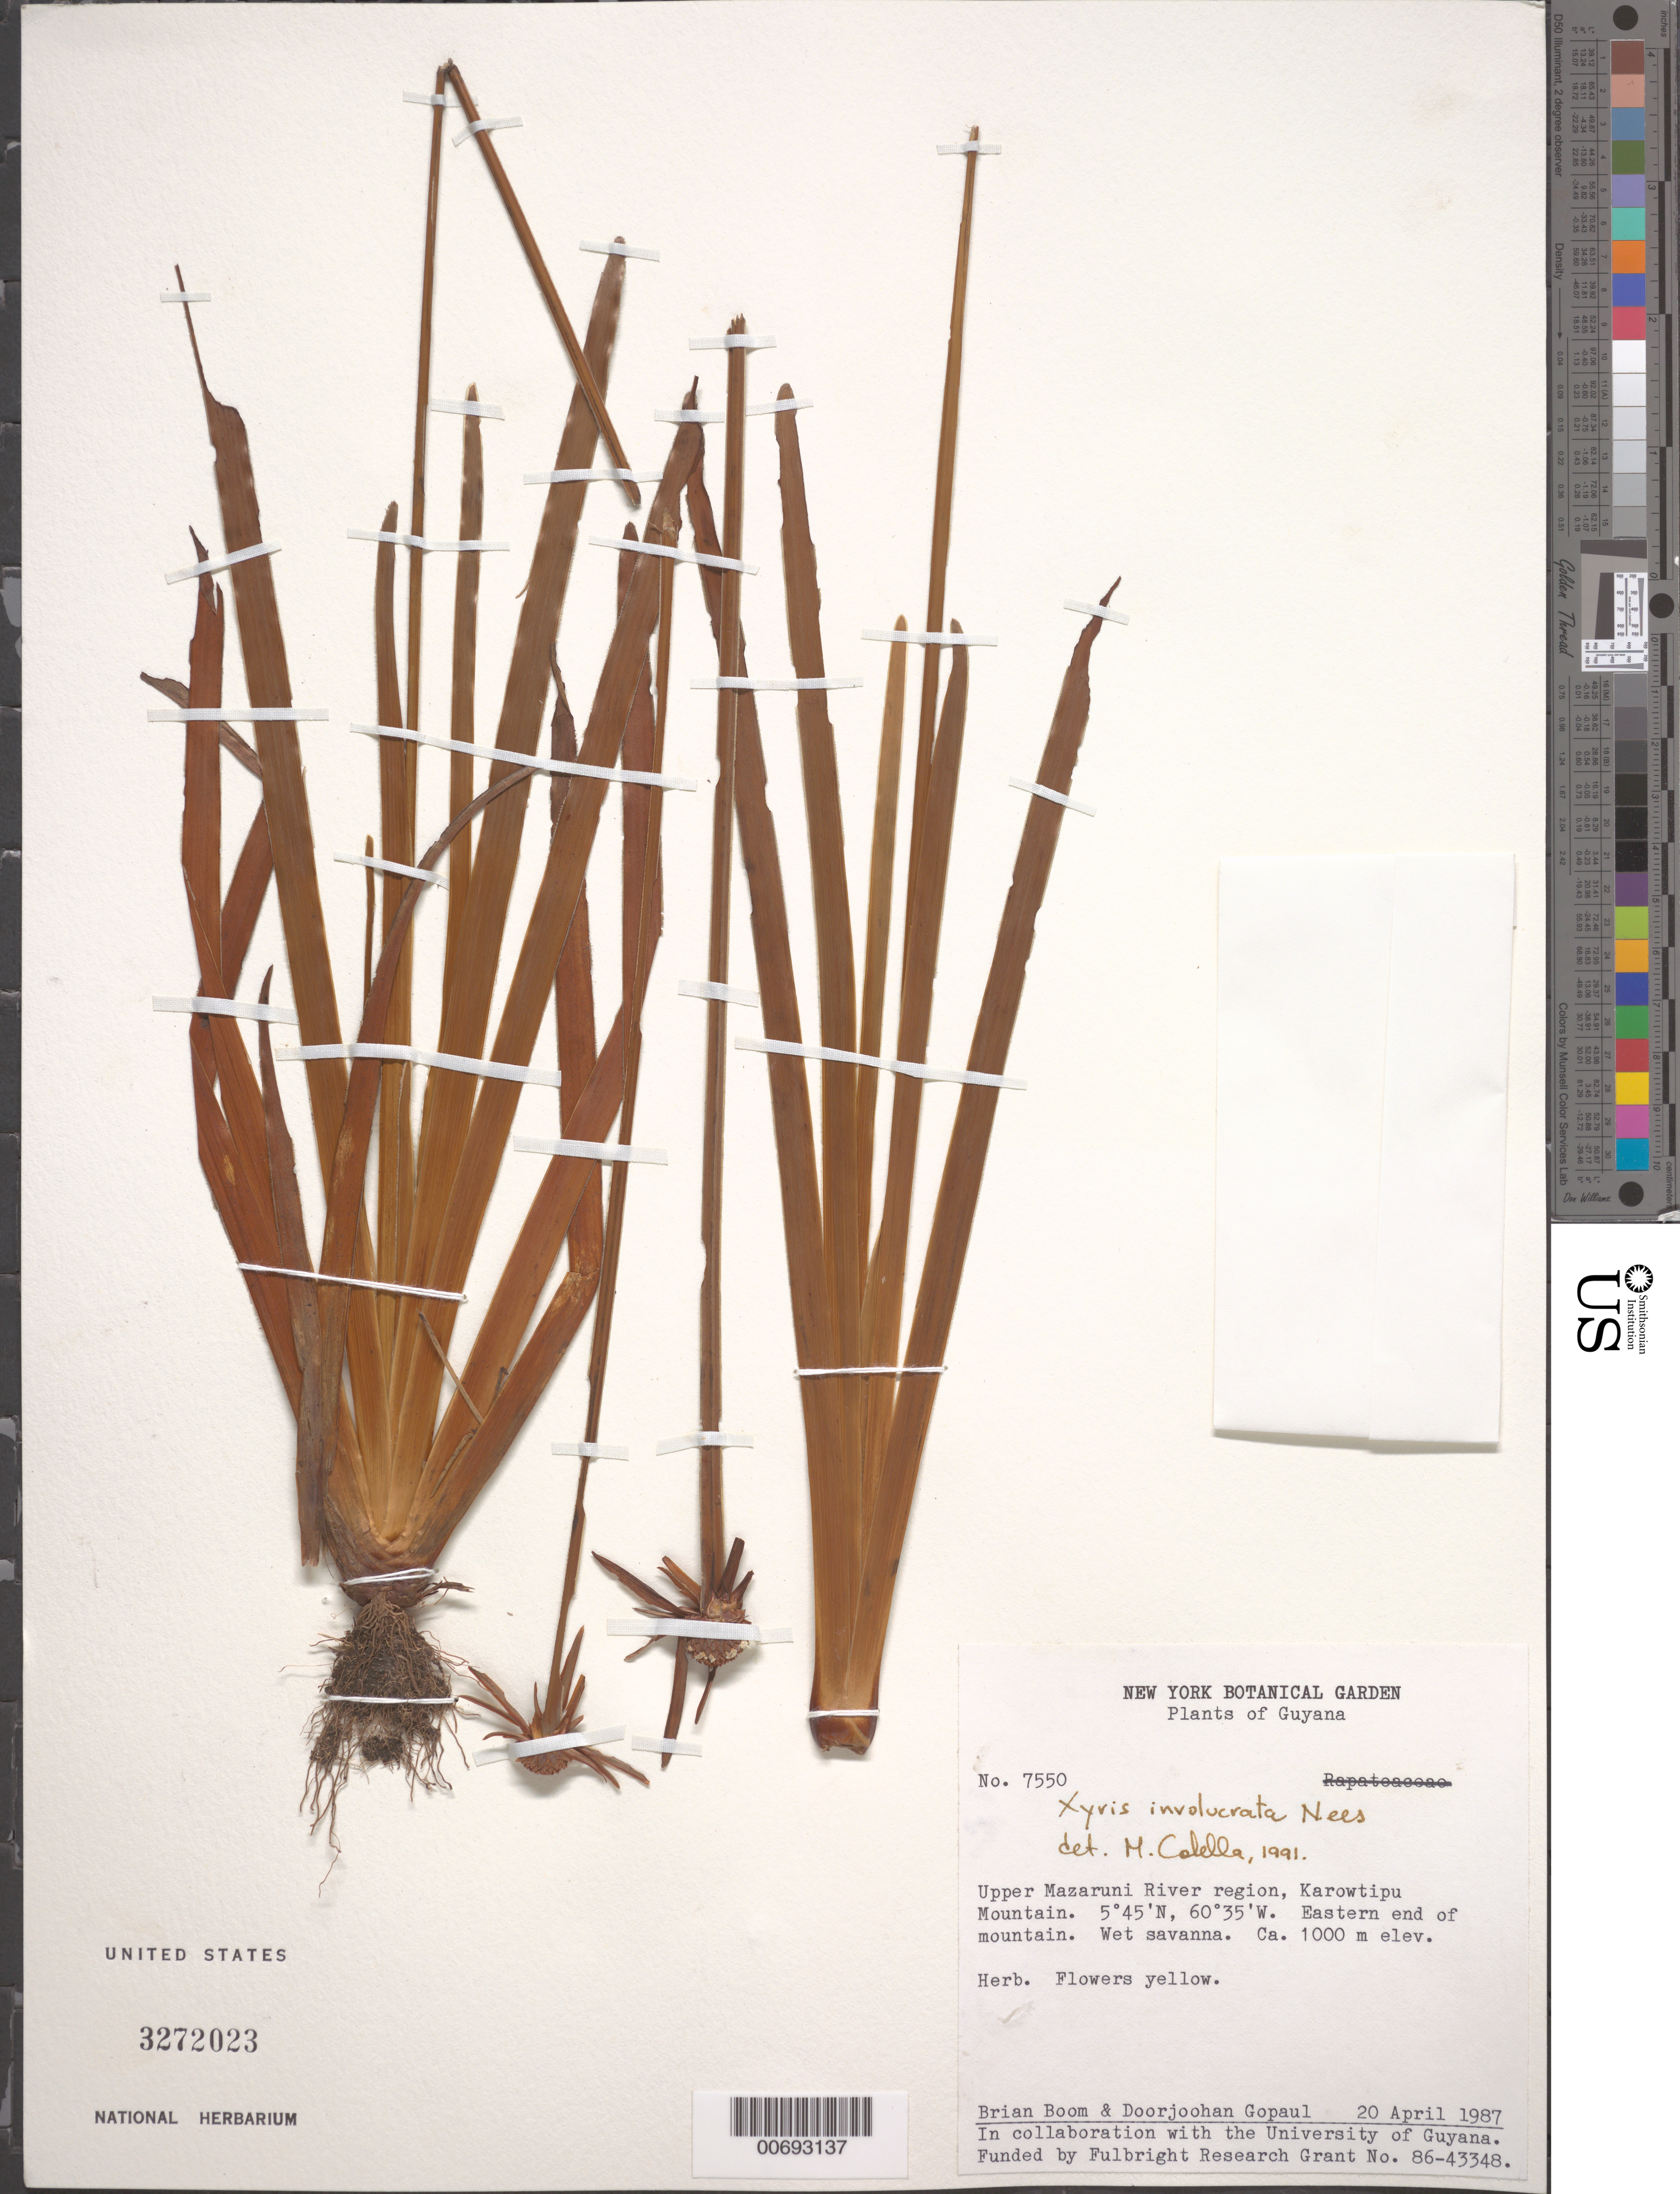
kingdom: Plantae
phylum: Tracheophyta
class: Liliopsida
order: Poales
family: Xyridaceae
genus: Xyris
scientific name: Xyris involucrata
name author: Nees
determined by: Colella, M.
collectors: B. M. Boom & D. Gopaul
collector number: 7550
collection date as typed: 20-Apr-87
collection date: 1987-04-20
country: Guyana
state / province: Cuyuni-Mazaruni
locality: Karowtipu Mt., upper Mazaruni R. region, eastern end of Mt.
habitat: Wet savanna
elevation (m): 1000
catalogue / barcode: US 3272023